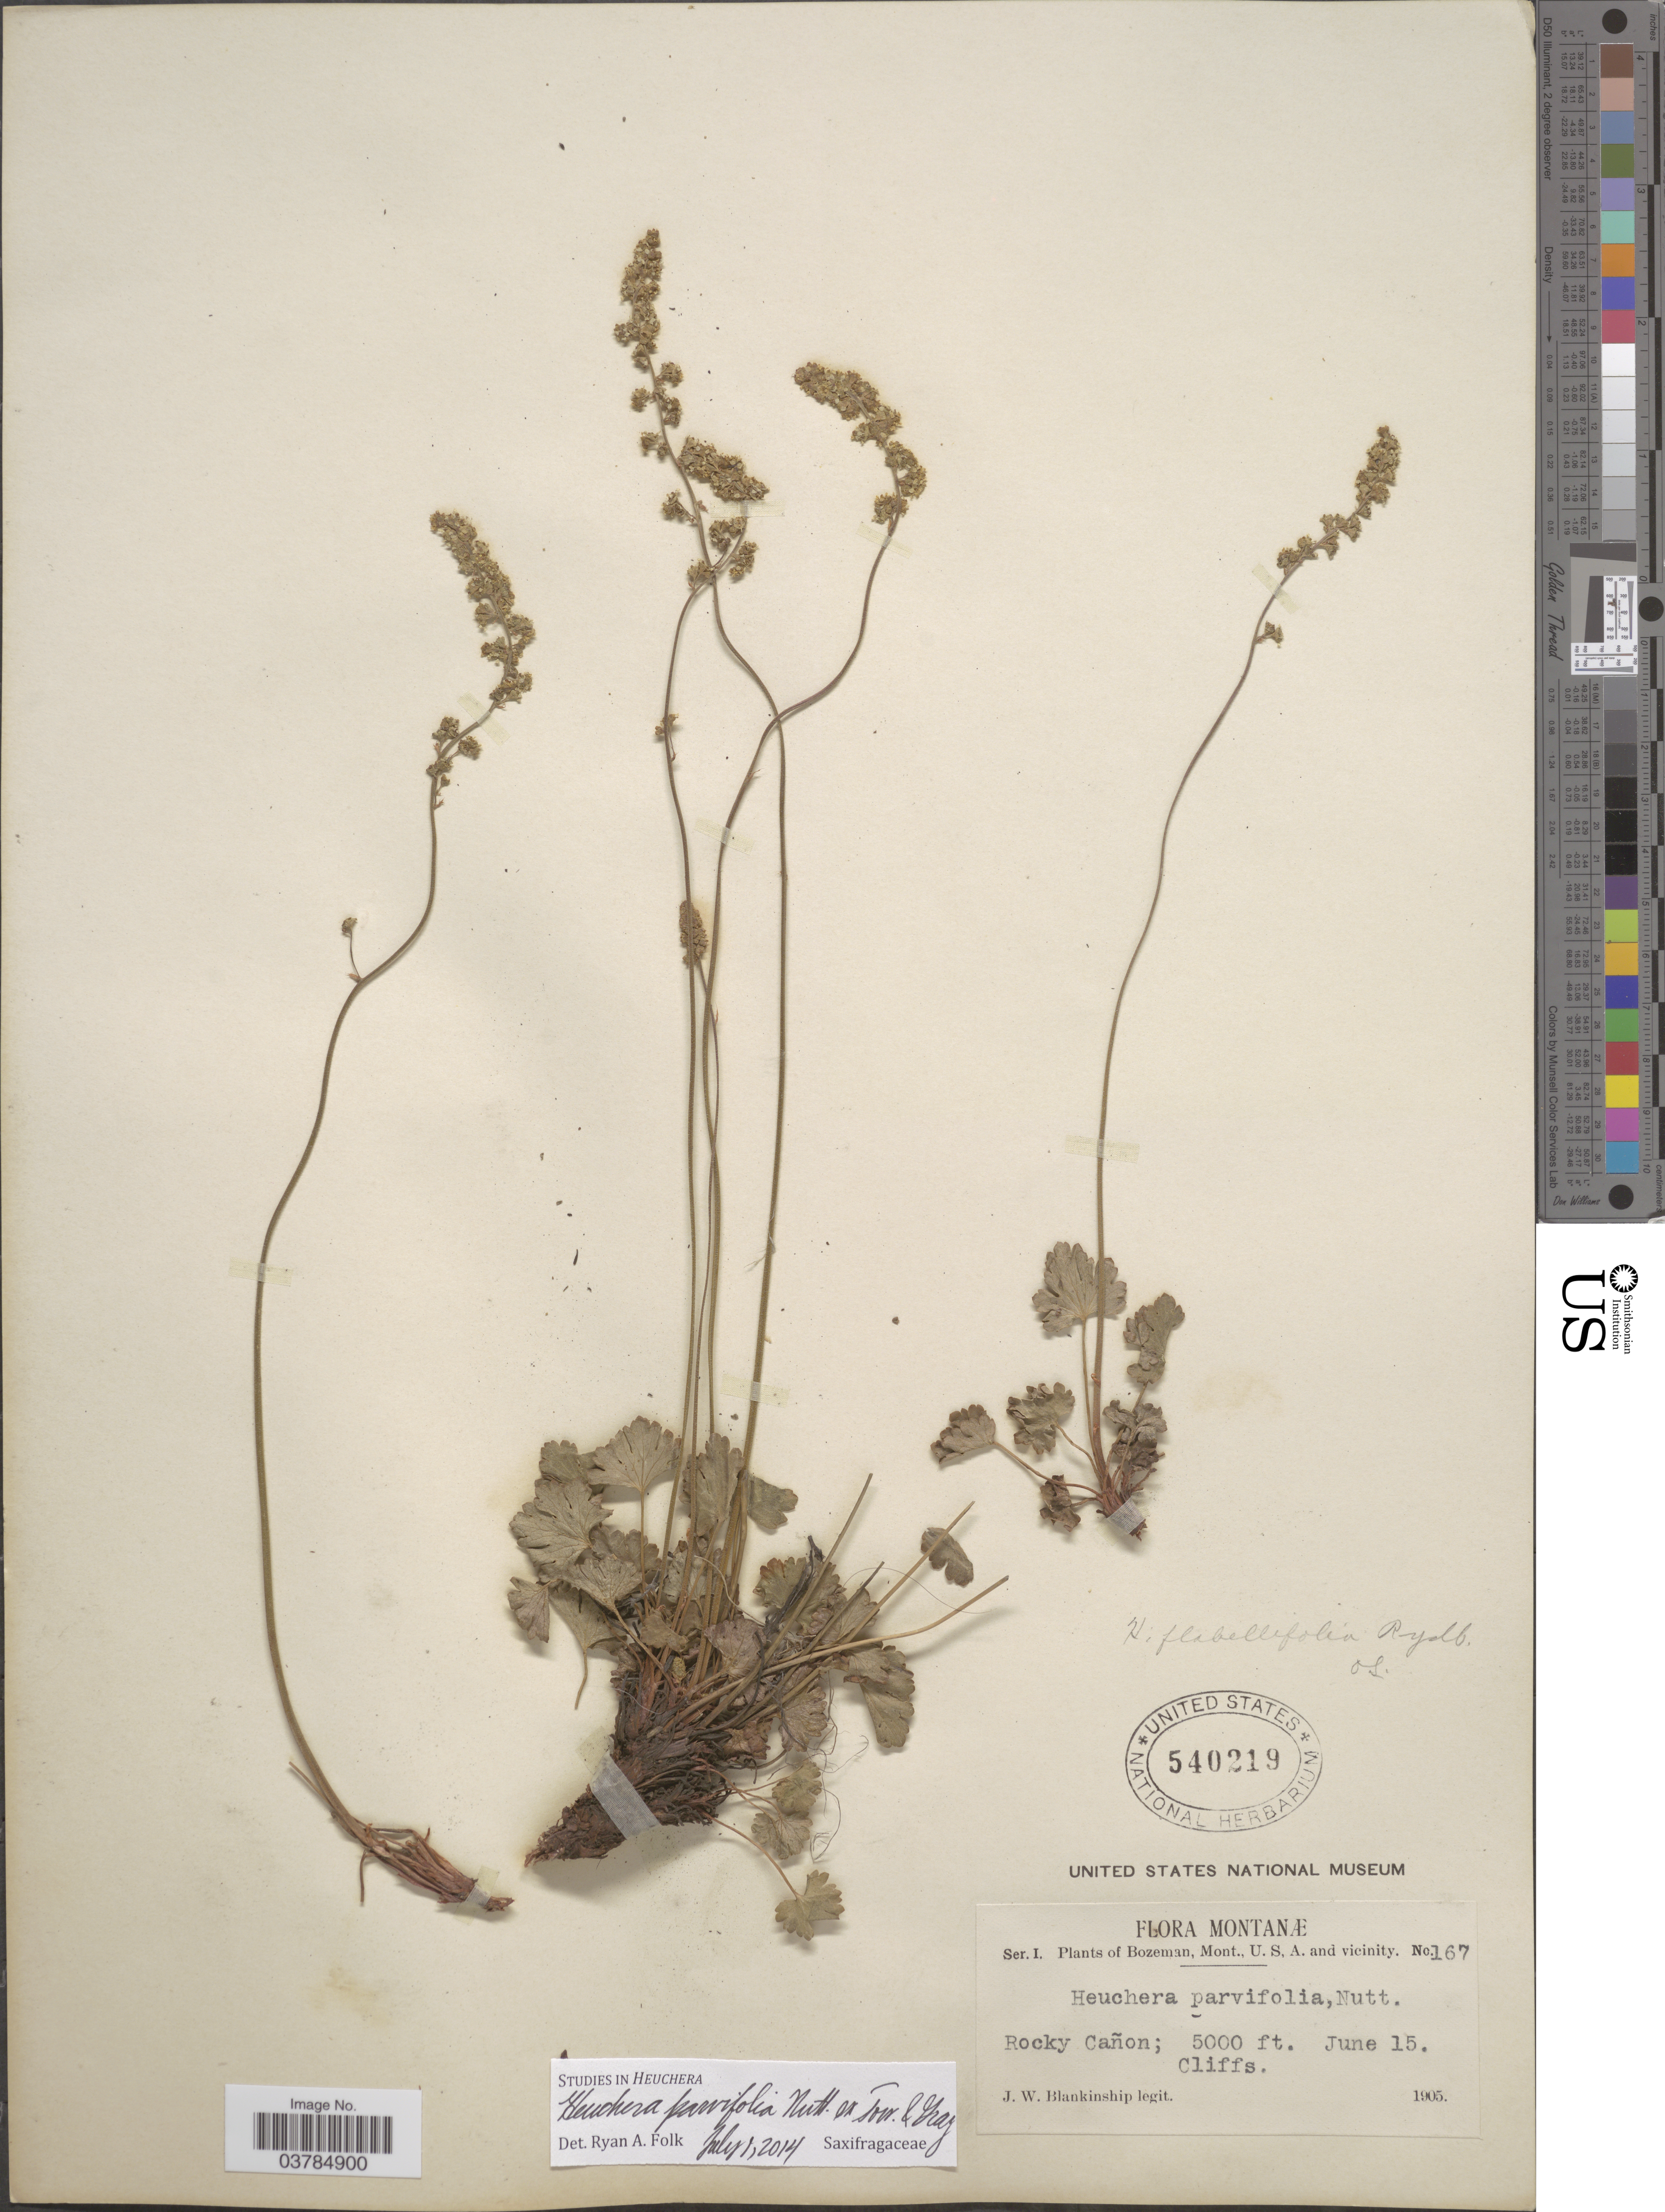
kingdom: Plantae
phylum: Tracheophyta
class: Magnoliopsida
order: Saxifragales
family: Saxifragaceae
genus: Heuchera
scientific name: Heuchera parvifolia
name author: Nutt.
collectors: J. W. Blankinship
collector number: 167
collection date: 1905-06-15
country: United States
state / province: Montana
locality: Bozeman, U.S.A. and vicinity. Rocky Cañon.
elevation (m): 1524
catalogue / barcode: US 540219